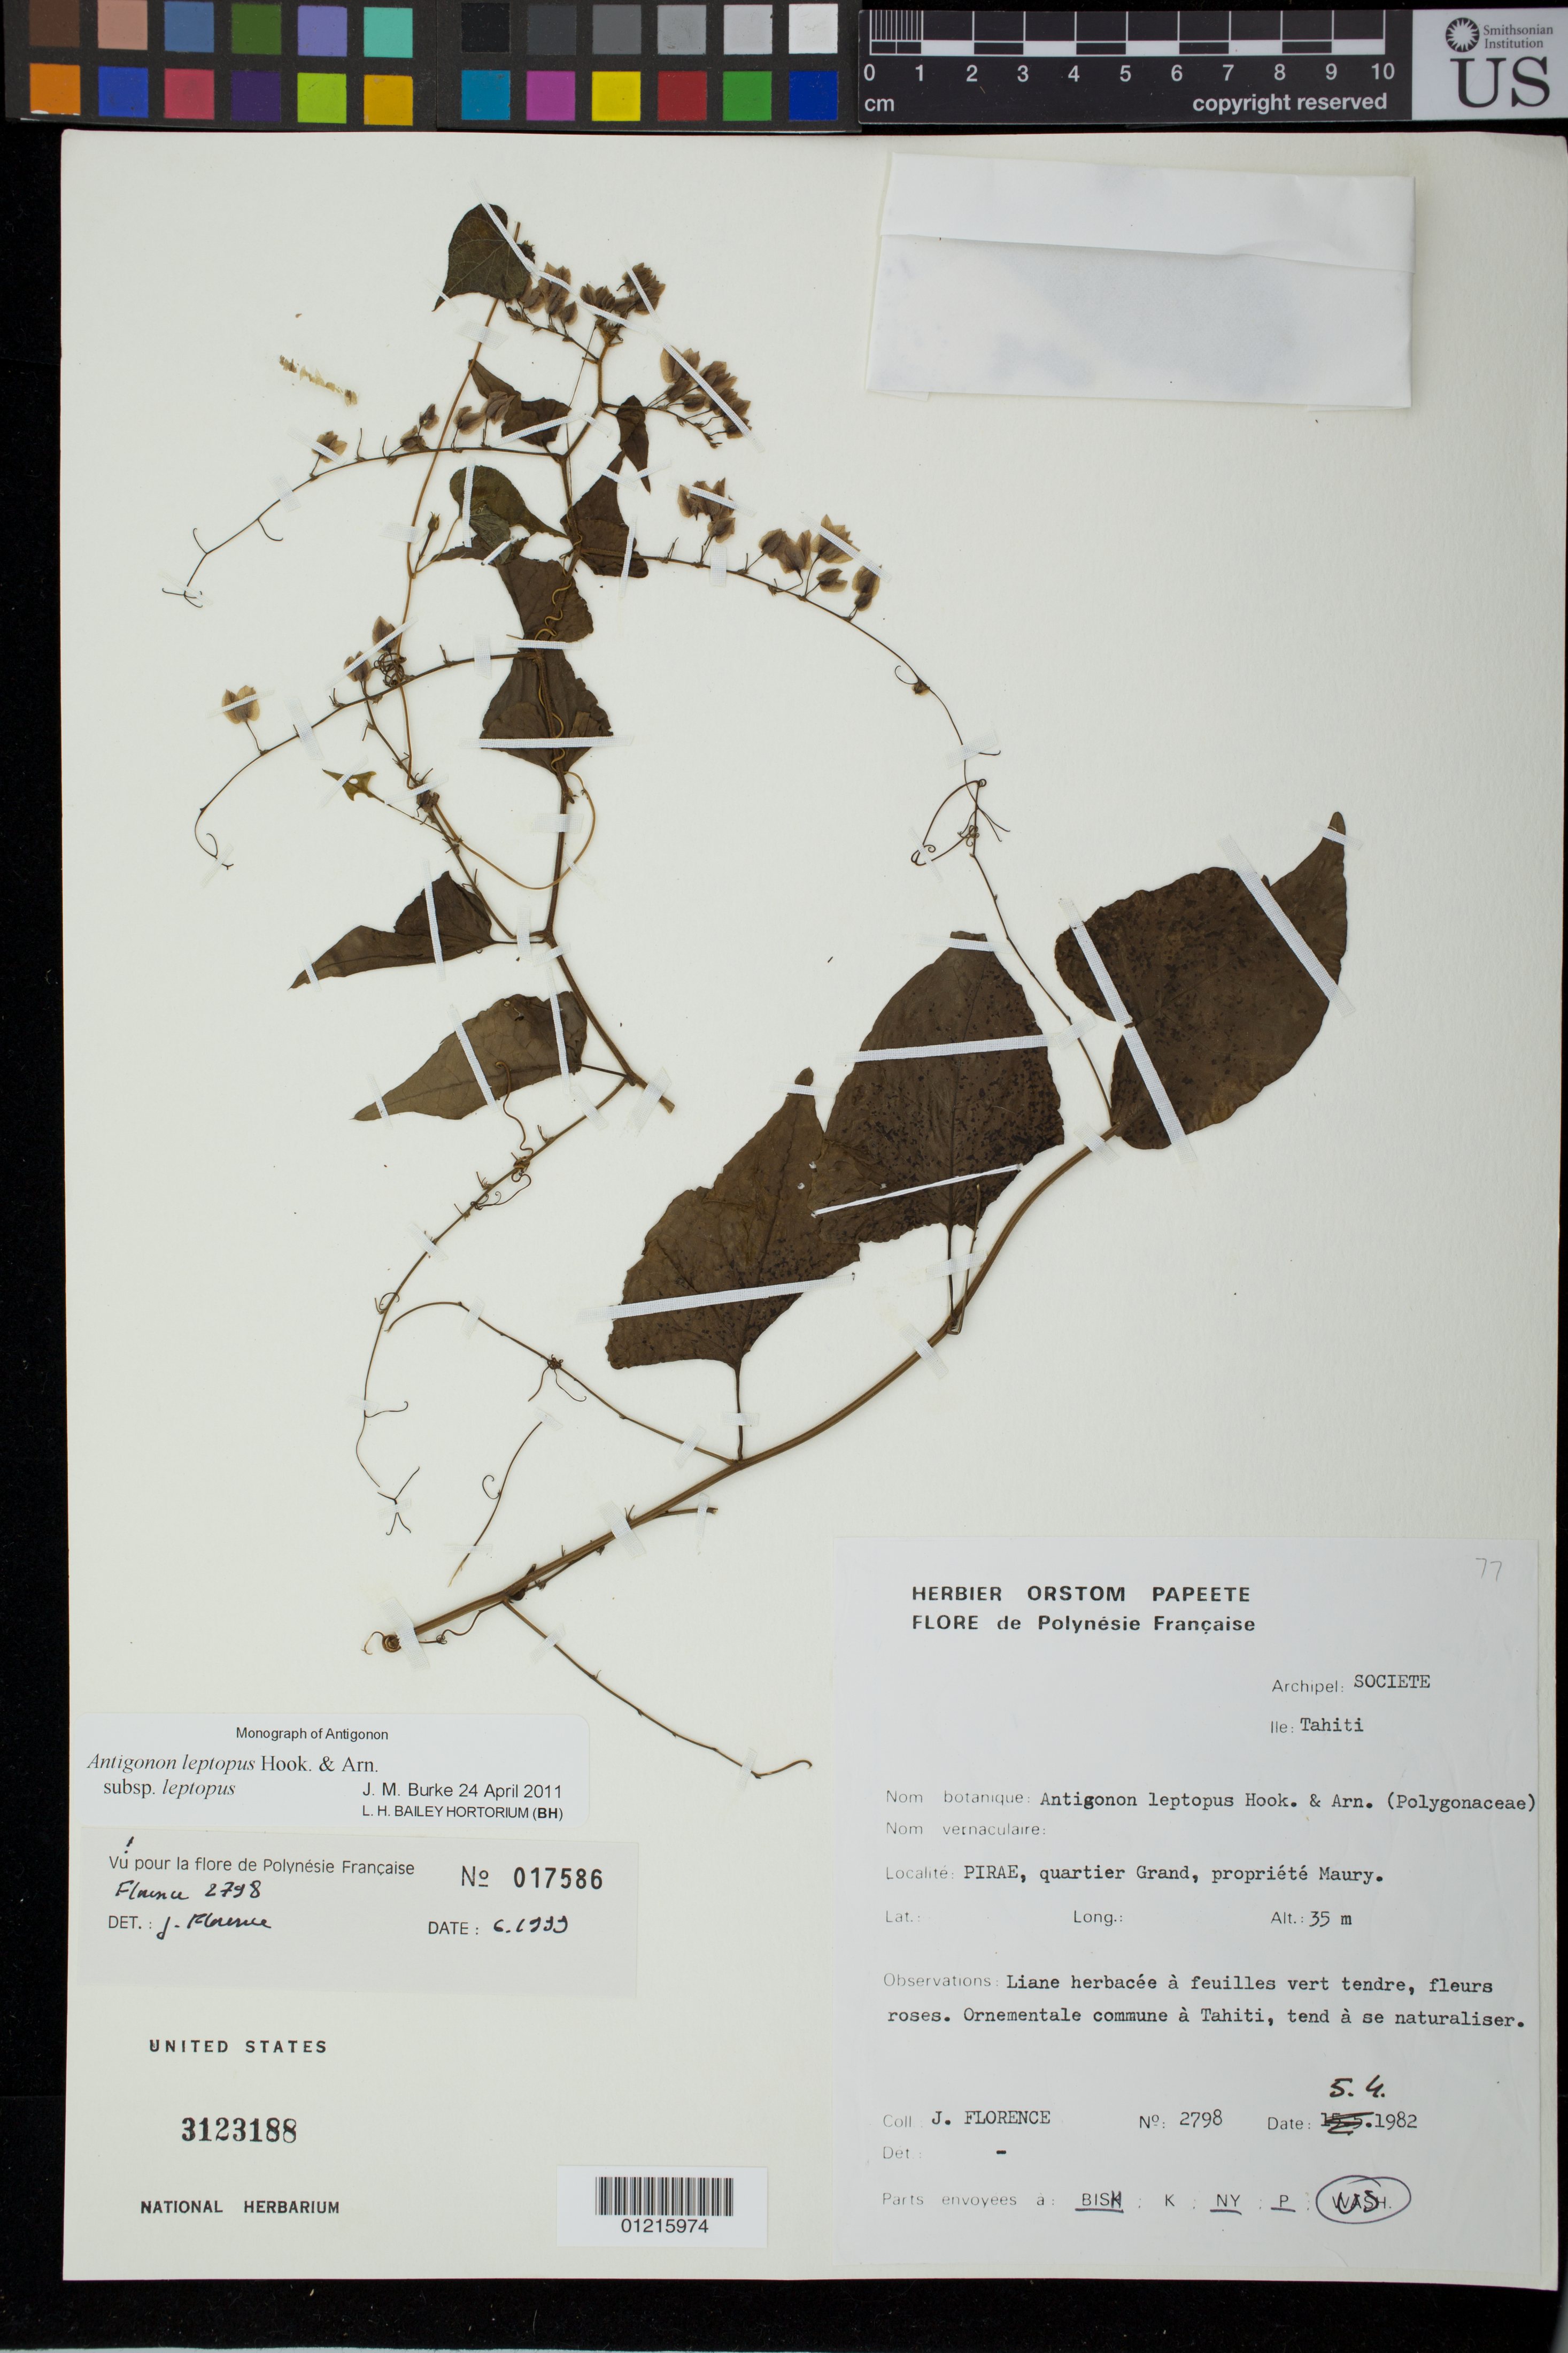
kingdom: Plantae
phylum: Tracheophyta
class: Magnoliopsida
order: Caryophyllales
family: Polygonaceae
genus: Antigonon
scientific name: Antigonon leptopus subsp. leptopus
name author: Hook. & Arn.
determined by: Burke, Jacinta M.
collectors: J. Florence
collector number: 2798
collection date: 1982-04-05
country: French Polynesia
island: Tahiti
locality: Pirae, quartier Grand, Propriètè Maury.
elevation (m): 35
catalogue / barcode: US 3123188